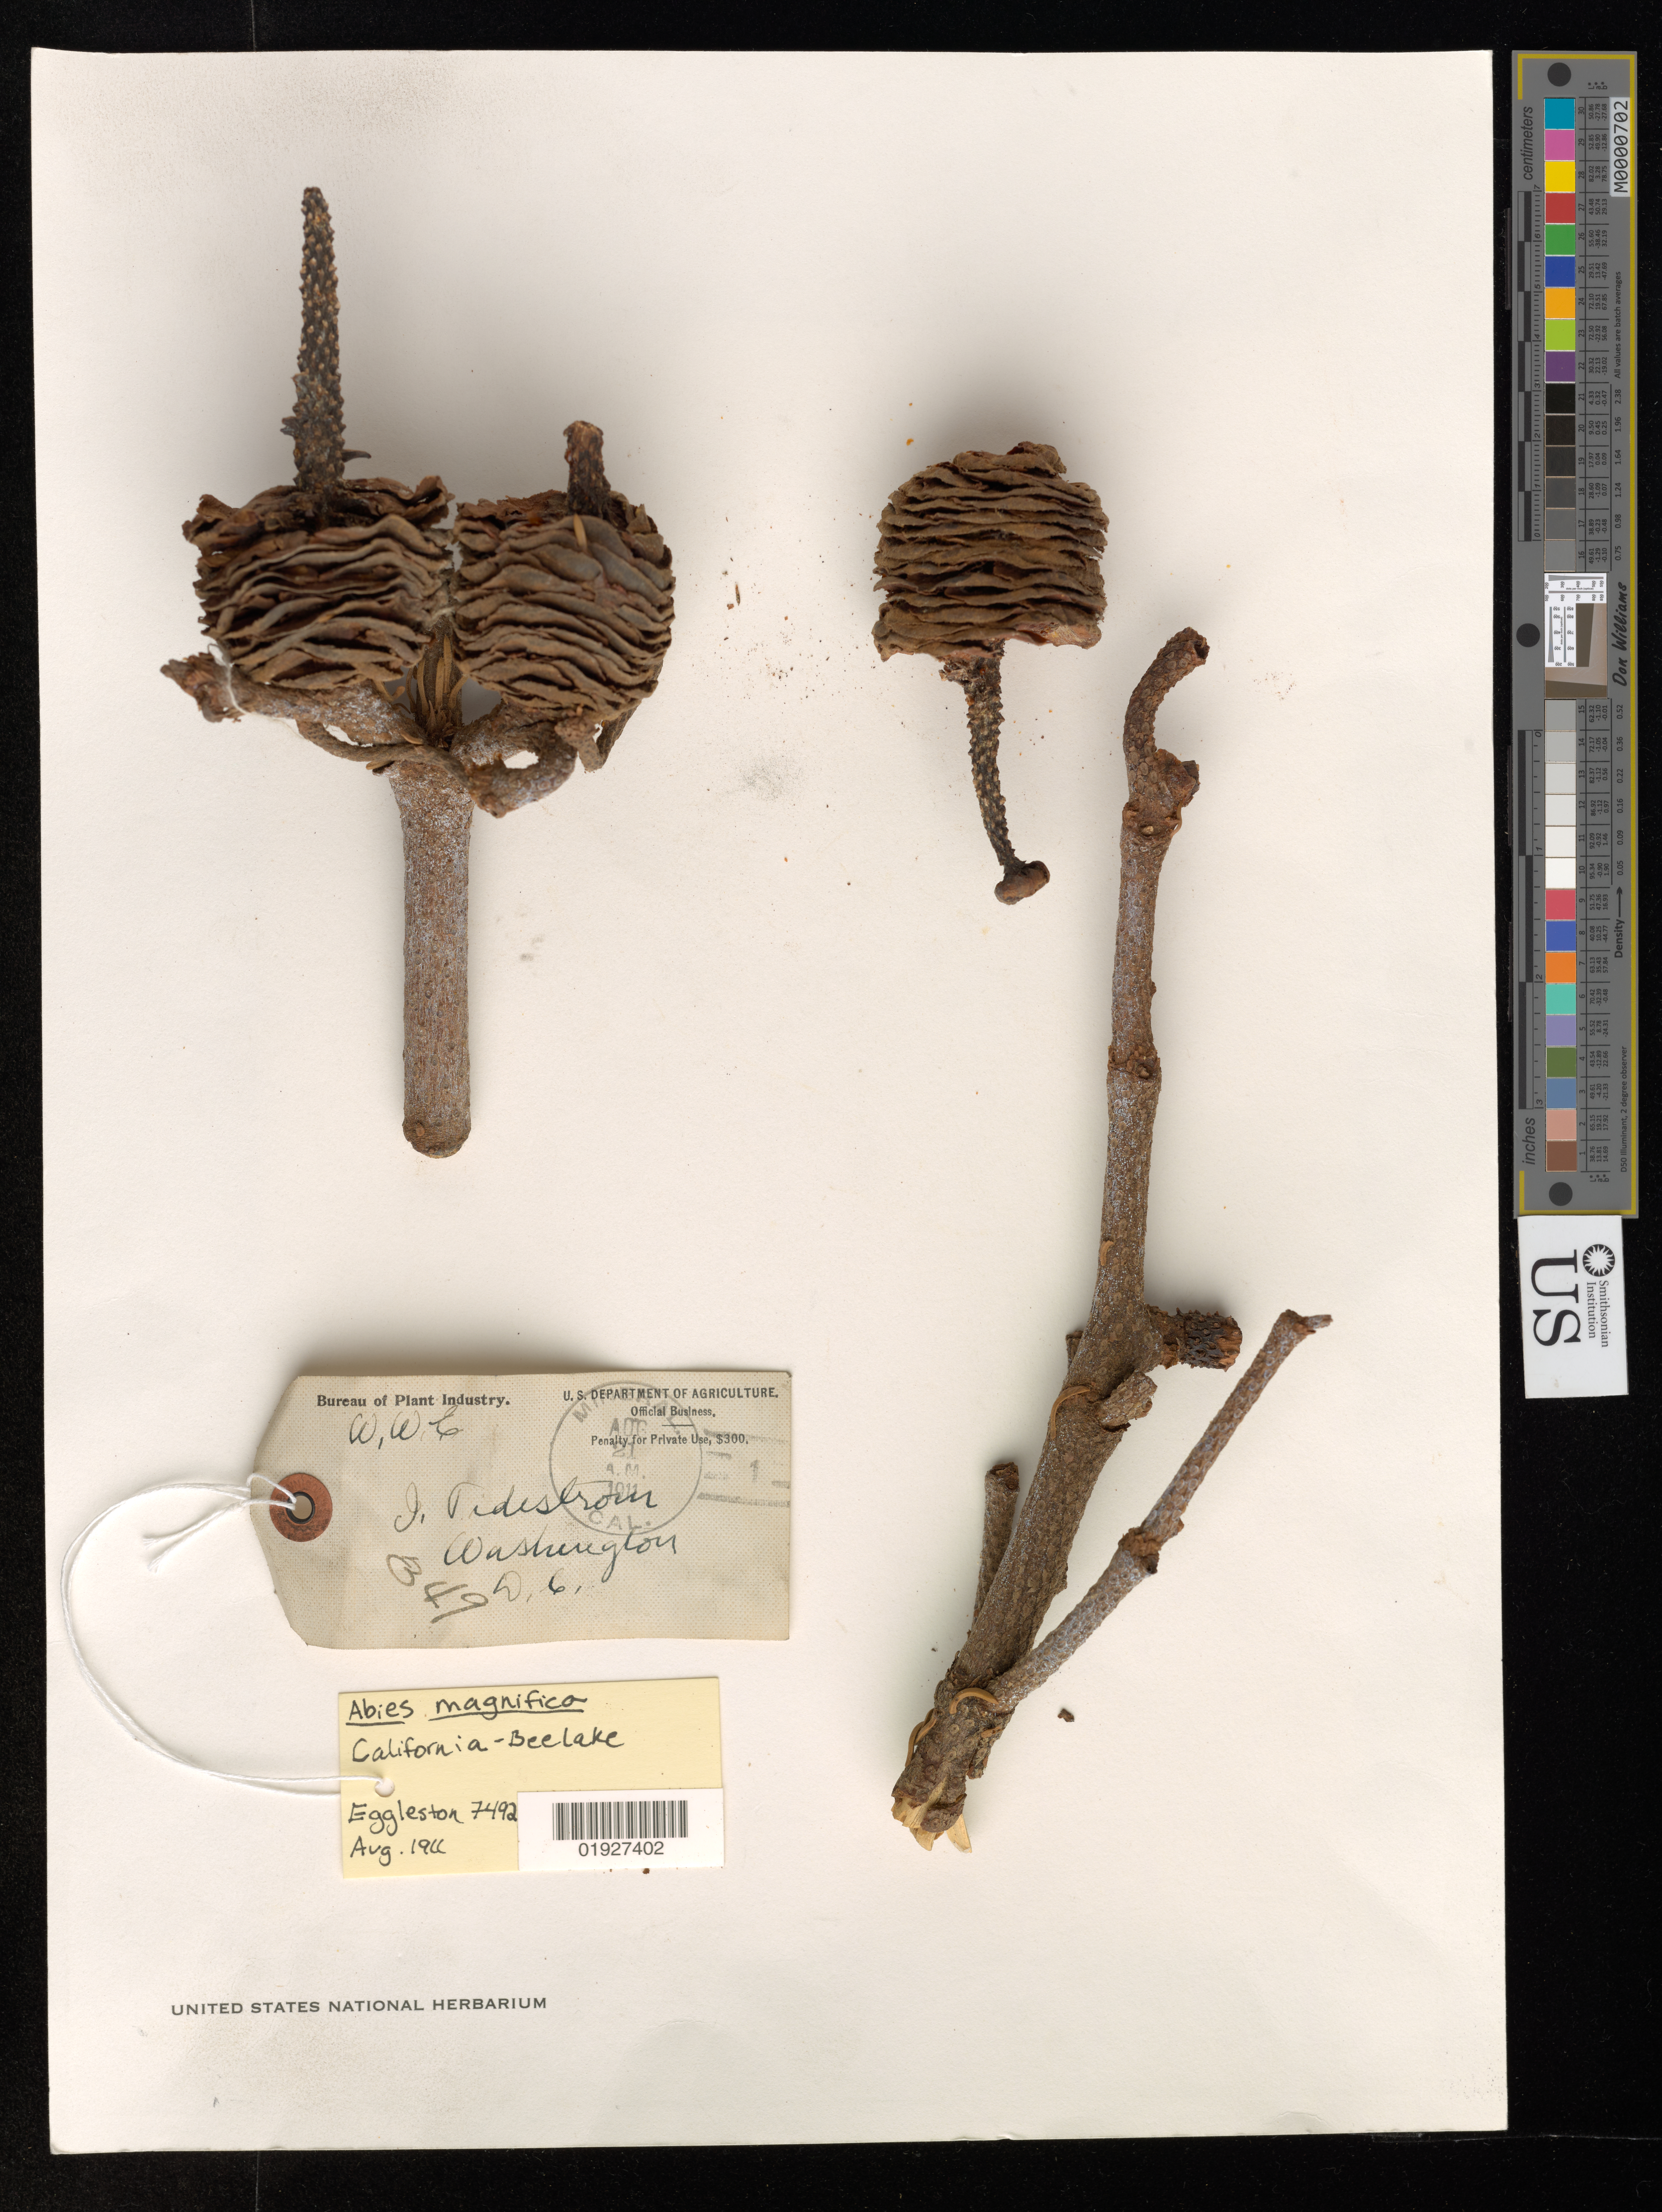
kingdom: Plantae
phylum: Tracheophyta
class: Pinopsida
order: Pinales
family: Pinaceae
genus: Abies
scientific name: Abies magnifica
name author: A. Murray bis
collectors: W. W. Eggleston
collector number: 7492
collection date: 1911-08-02/1911-08-05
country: United States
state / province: California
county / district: Shasta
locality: Lassen Forest, Bee Lake, Hradwaters of Hat Creek, Shasta County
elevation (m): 2210